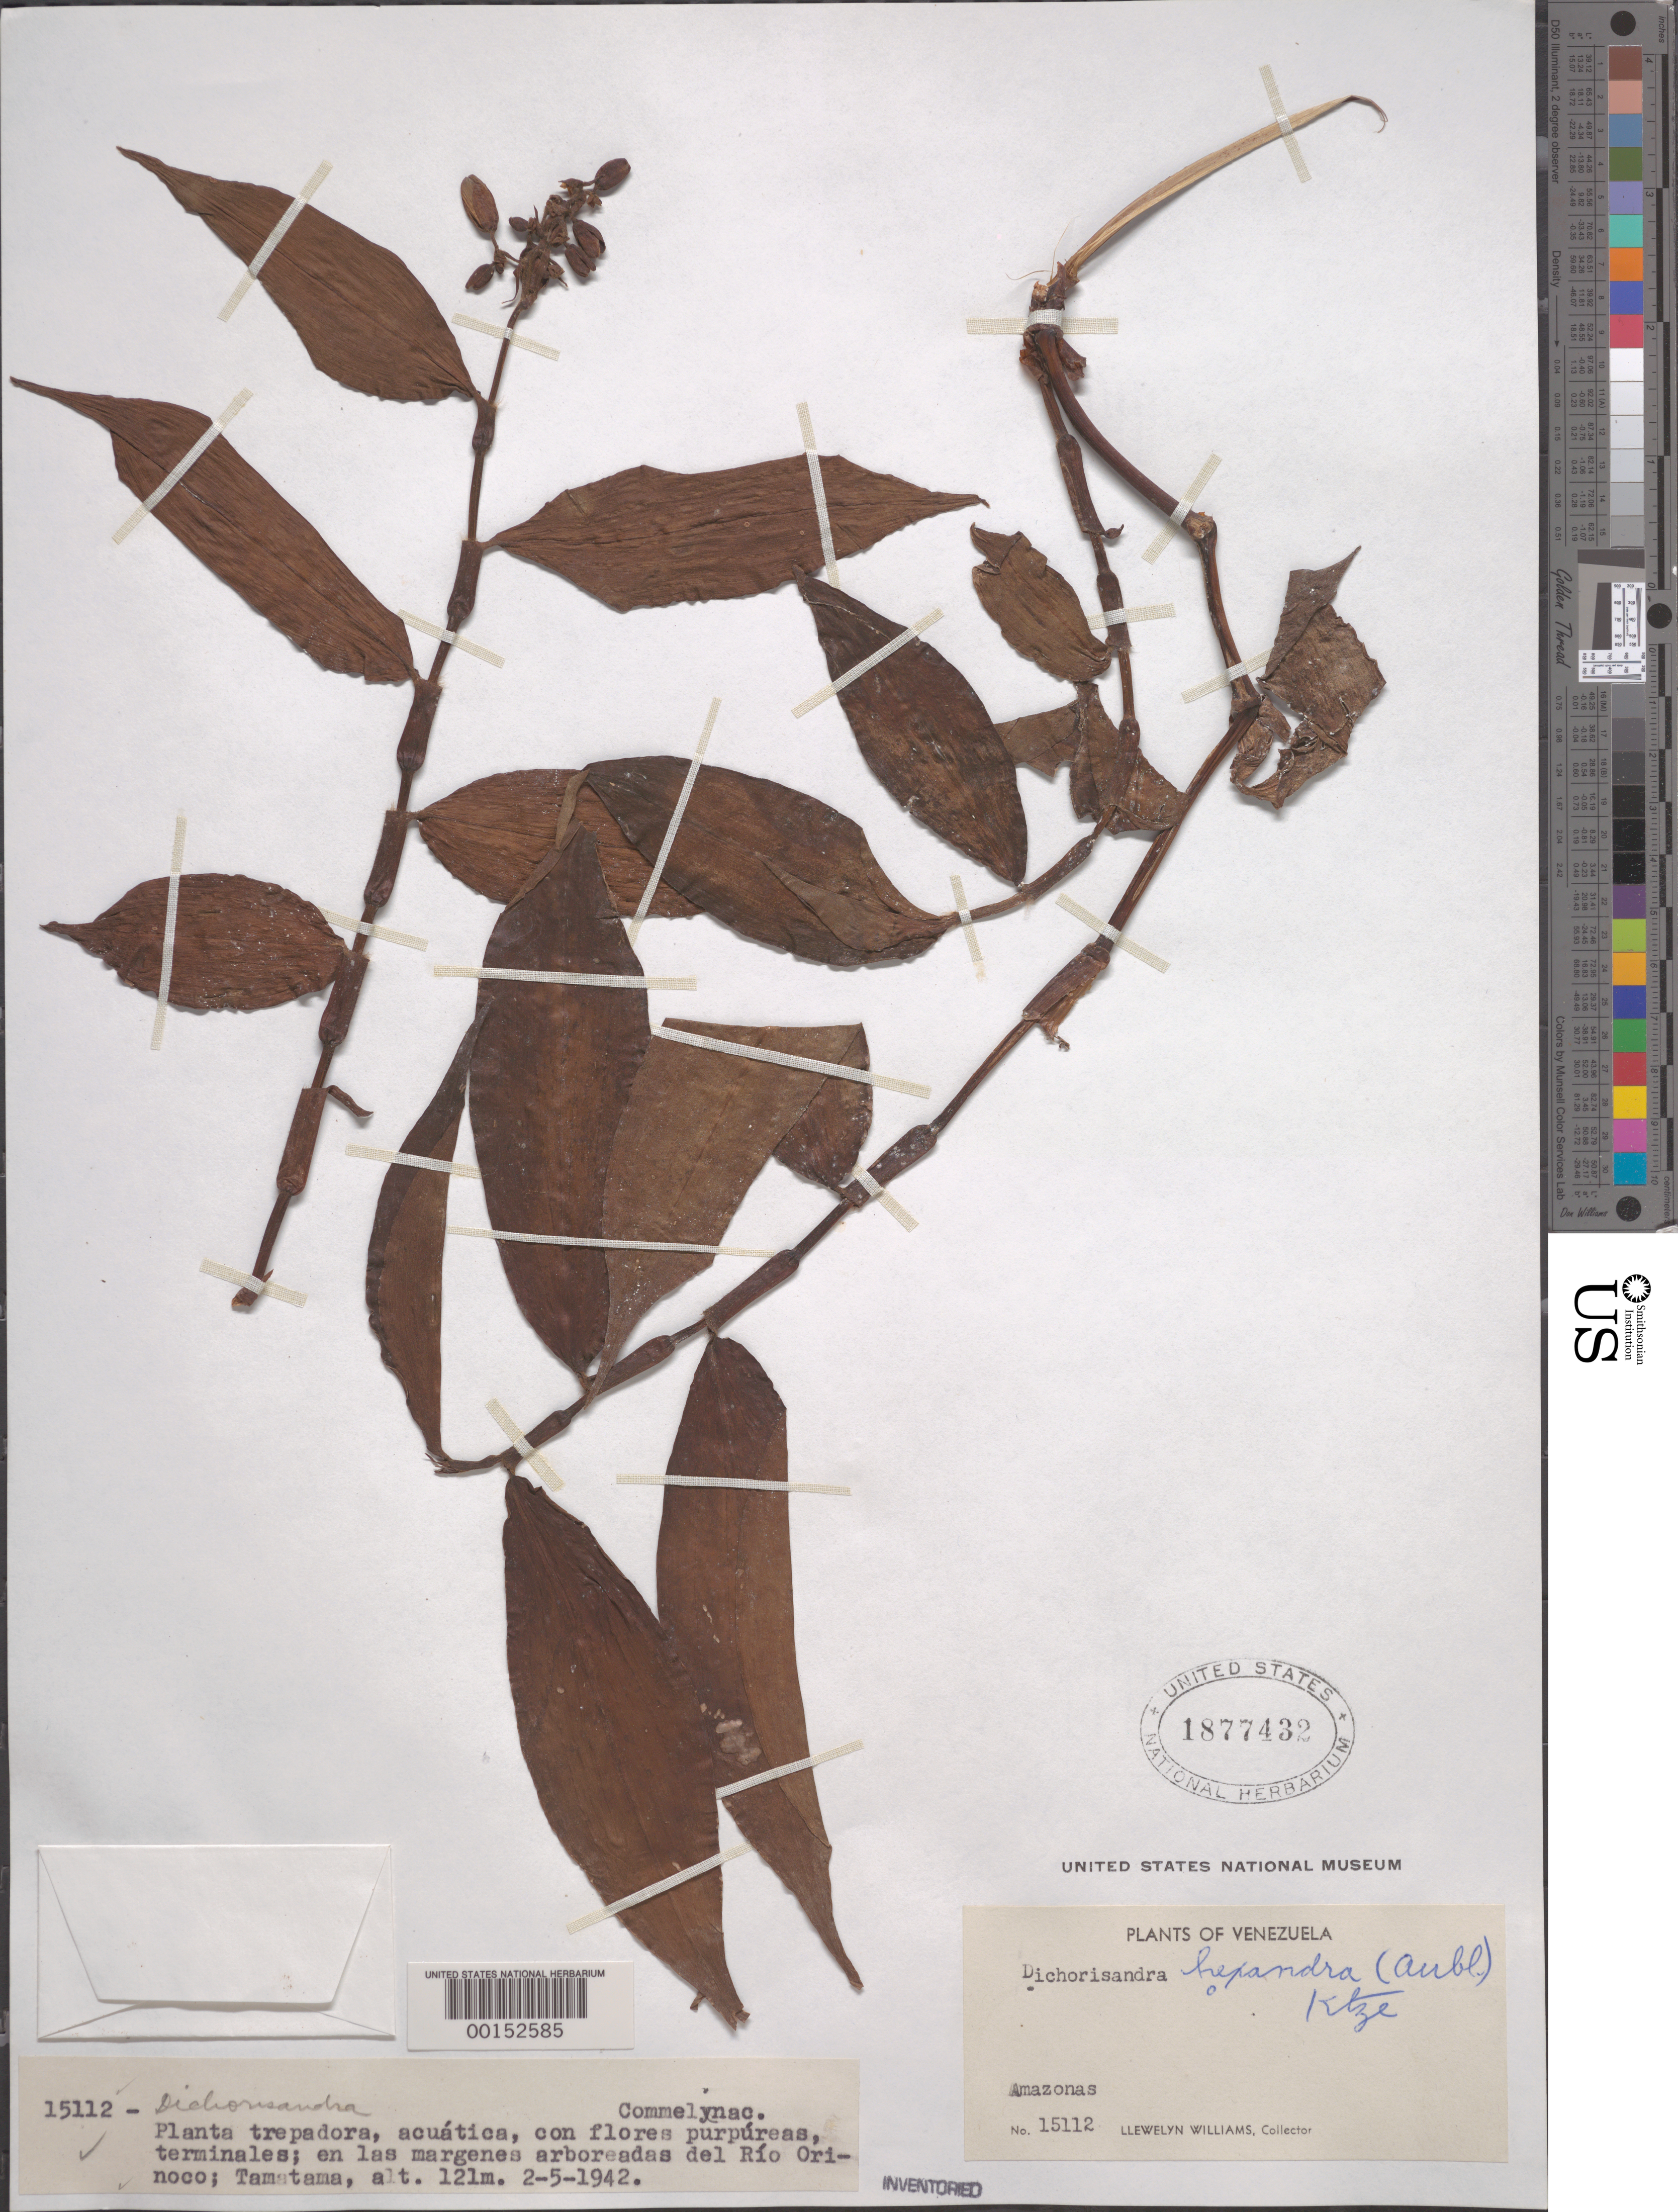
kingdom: Plantae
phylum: Tracheophyta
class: Liliopsida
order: Commelinales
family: Commelinaceae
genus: Dichorisandra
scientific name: Dichorisandra hexandra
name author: (Aubl.) Standl.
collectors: Ll. Williams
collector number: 15112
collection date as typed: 02 May 1942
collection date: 1942-05-02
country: Venezuela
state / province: Amazonas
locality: Tamatama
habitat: Riverbanks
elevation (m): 121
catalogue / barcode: US 1877432